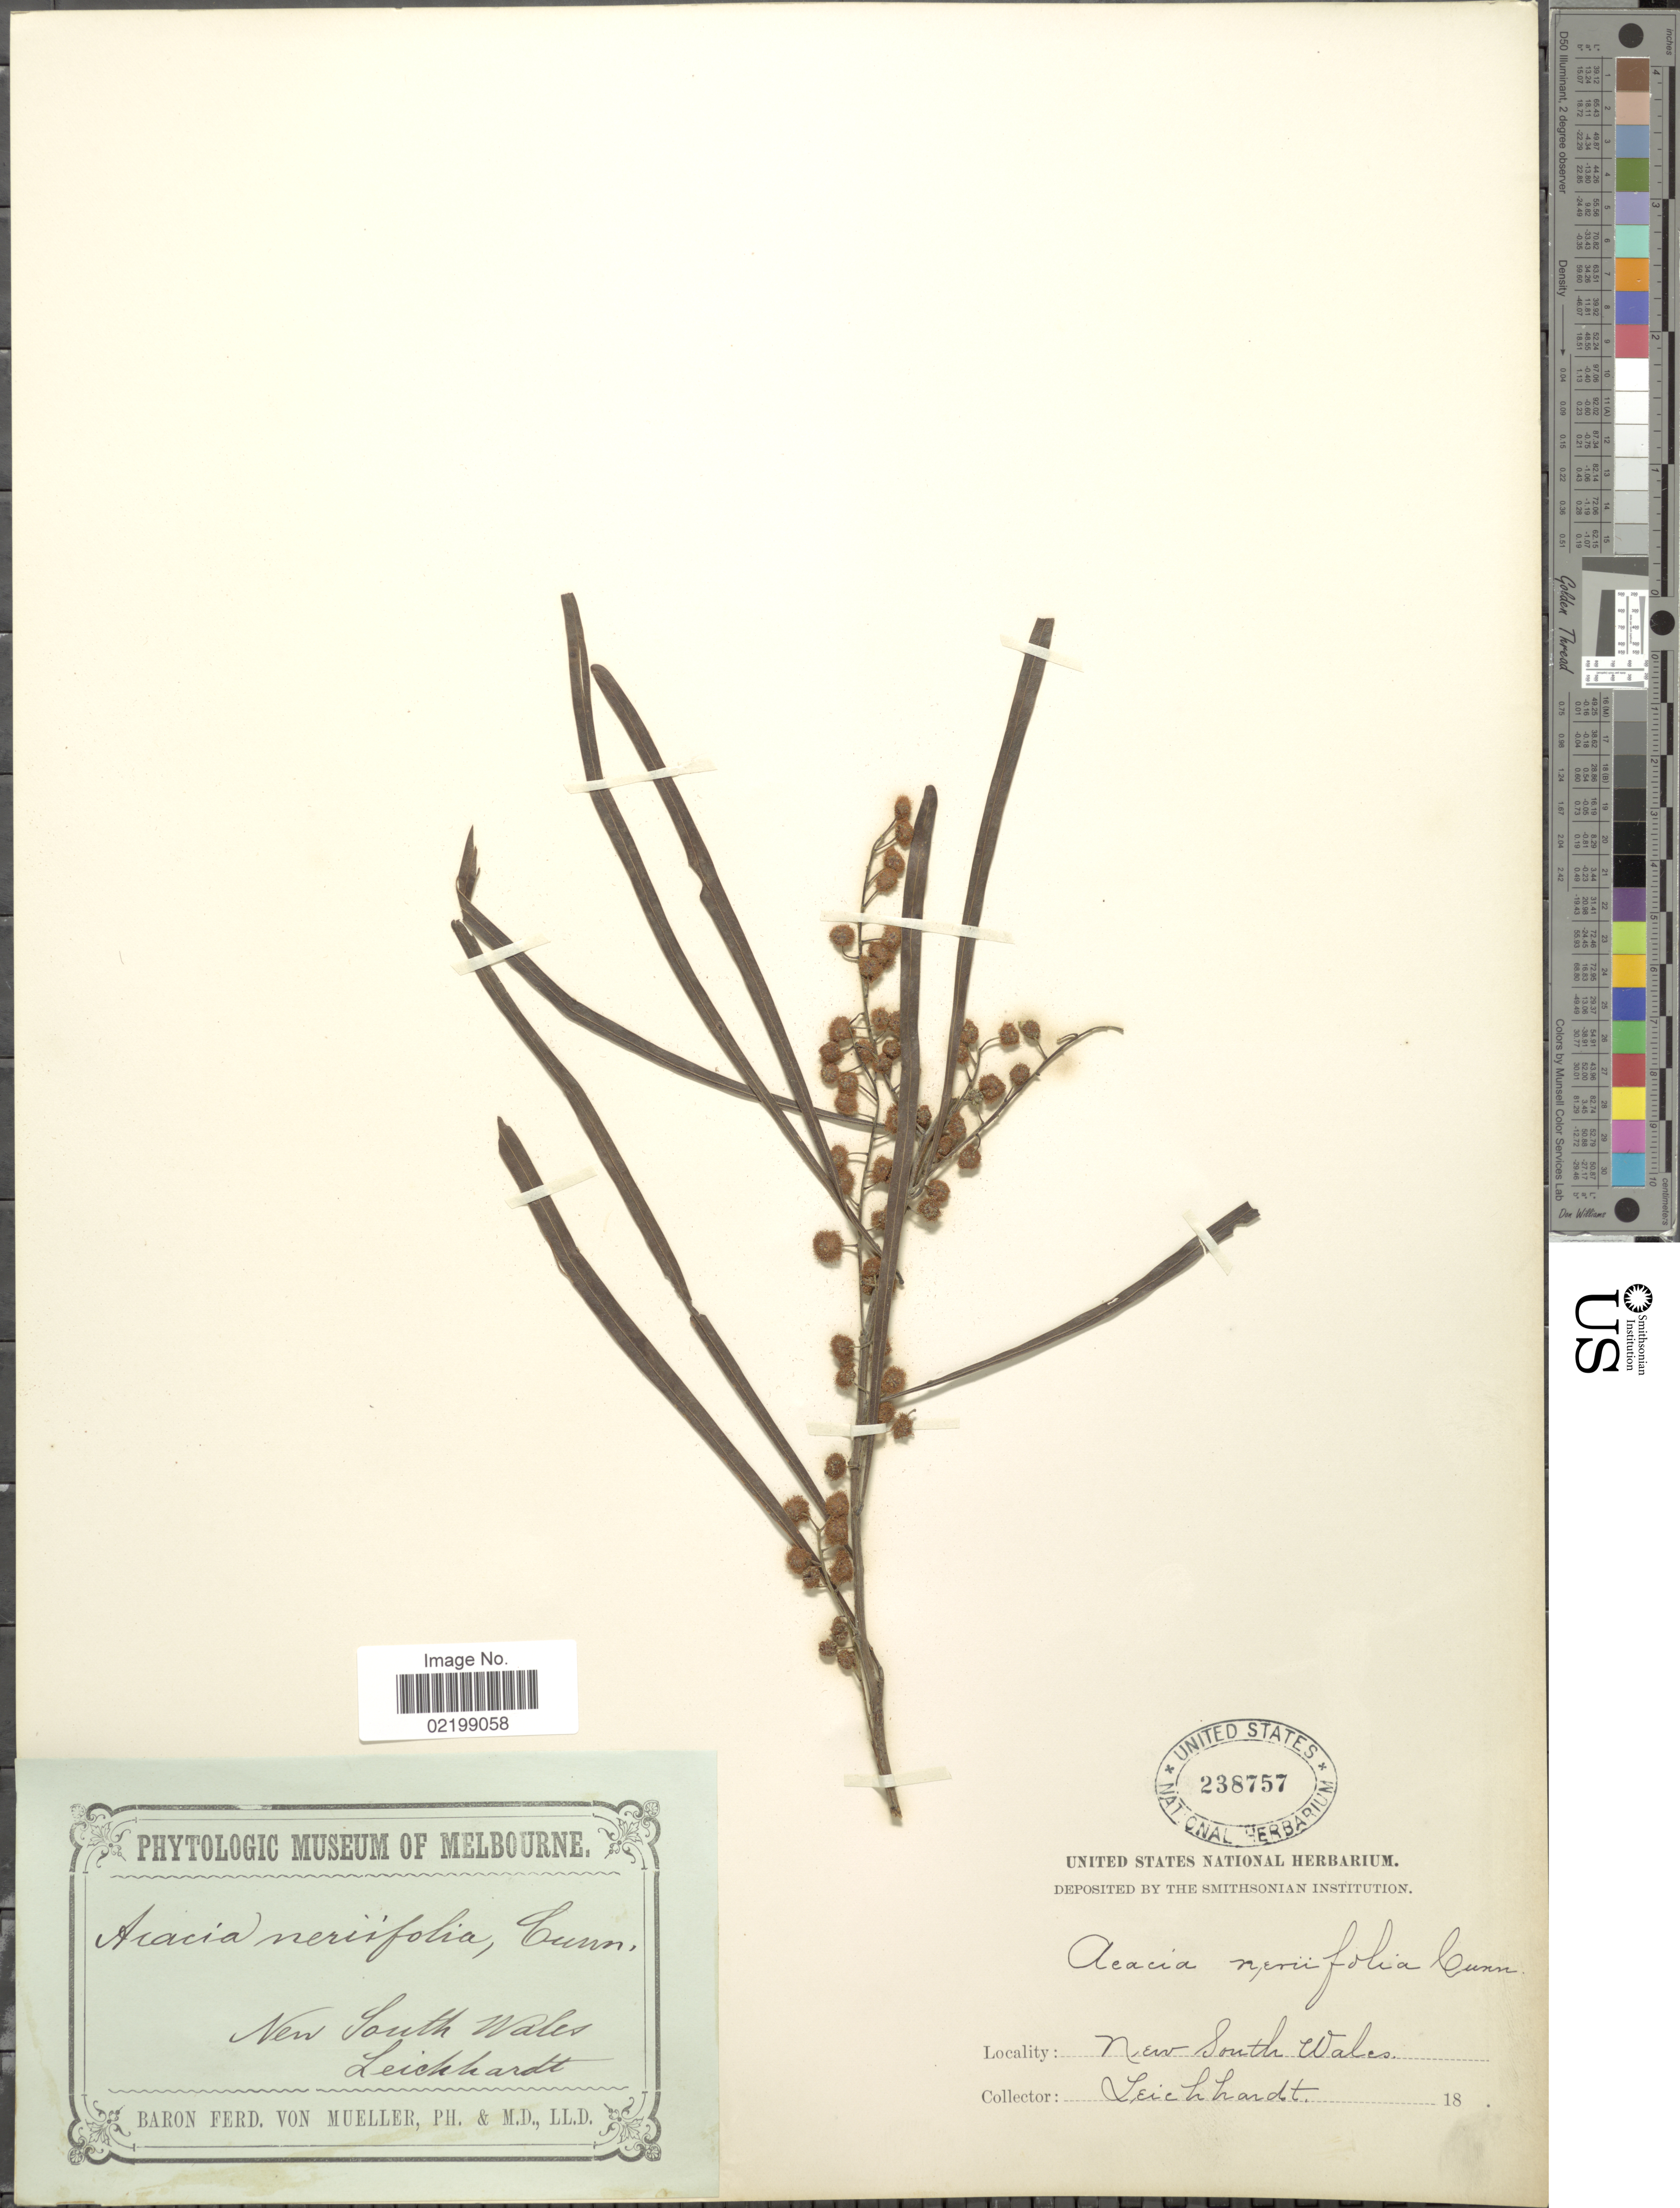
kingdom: Plantae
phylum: Tracheophyta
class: Magnoliopsida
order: Fabales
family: Fabaceae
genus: Acacia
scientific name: Acacia neriifolia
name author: A. Cunn. ex Benth.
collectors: Leichhardt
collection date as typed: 18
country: Australia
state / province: New South Wales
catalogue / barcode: US 238757